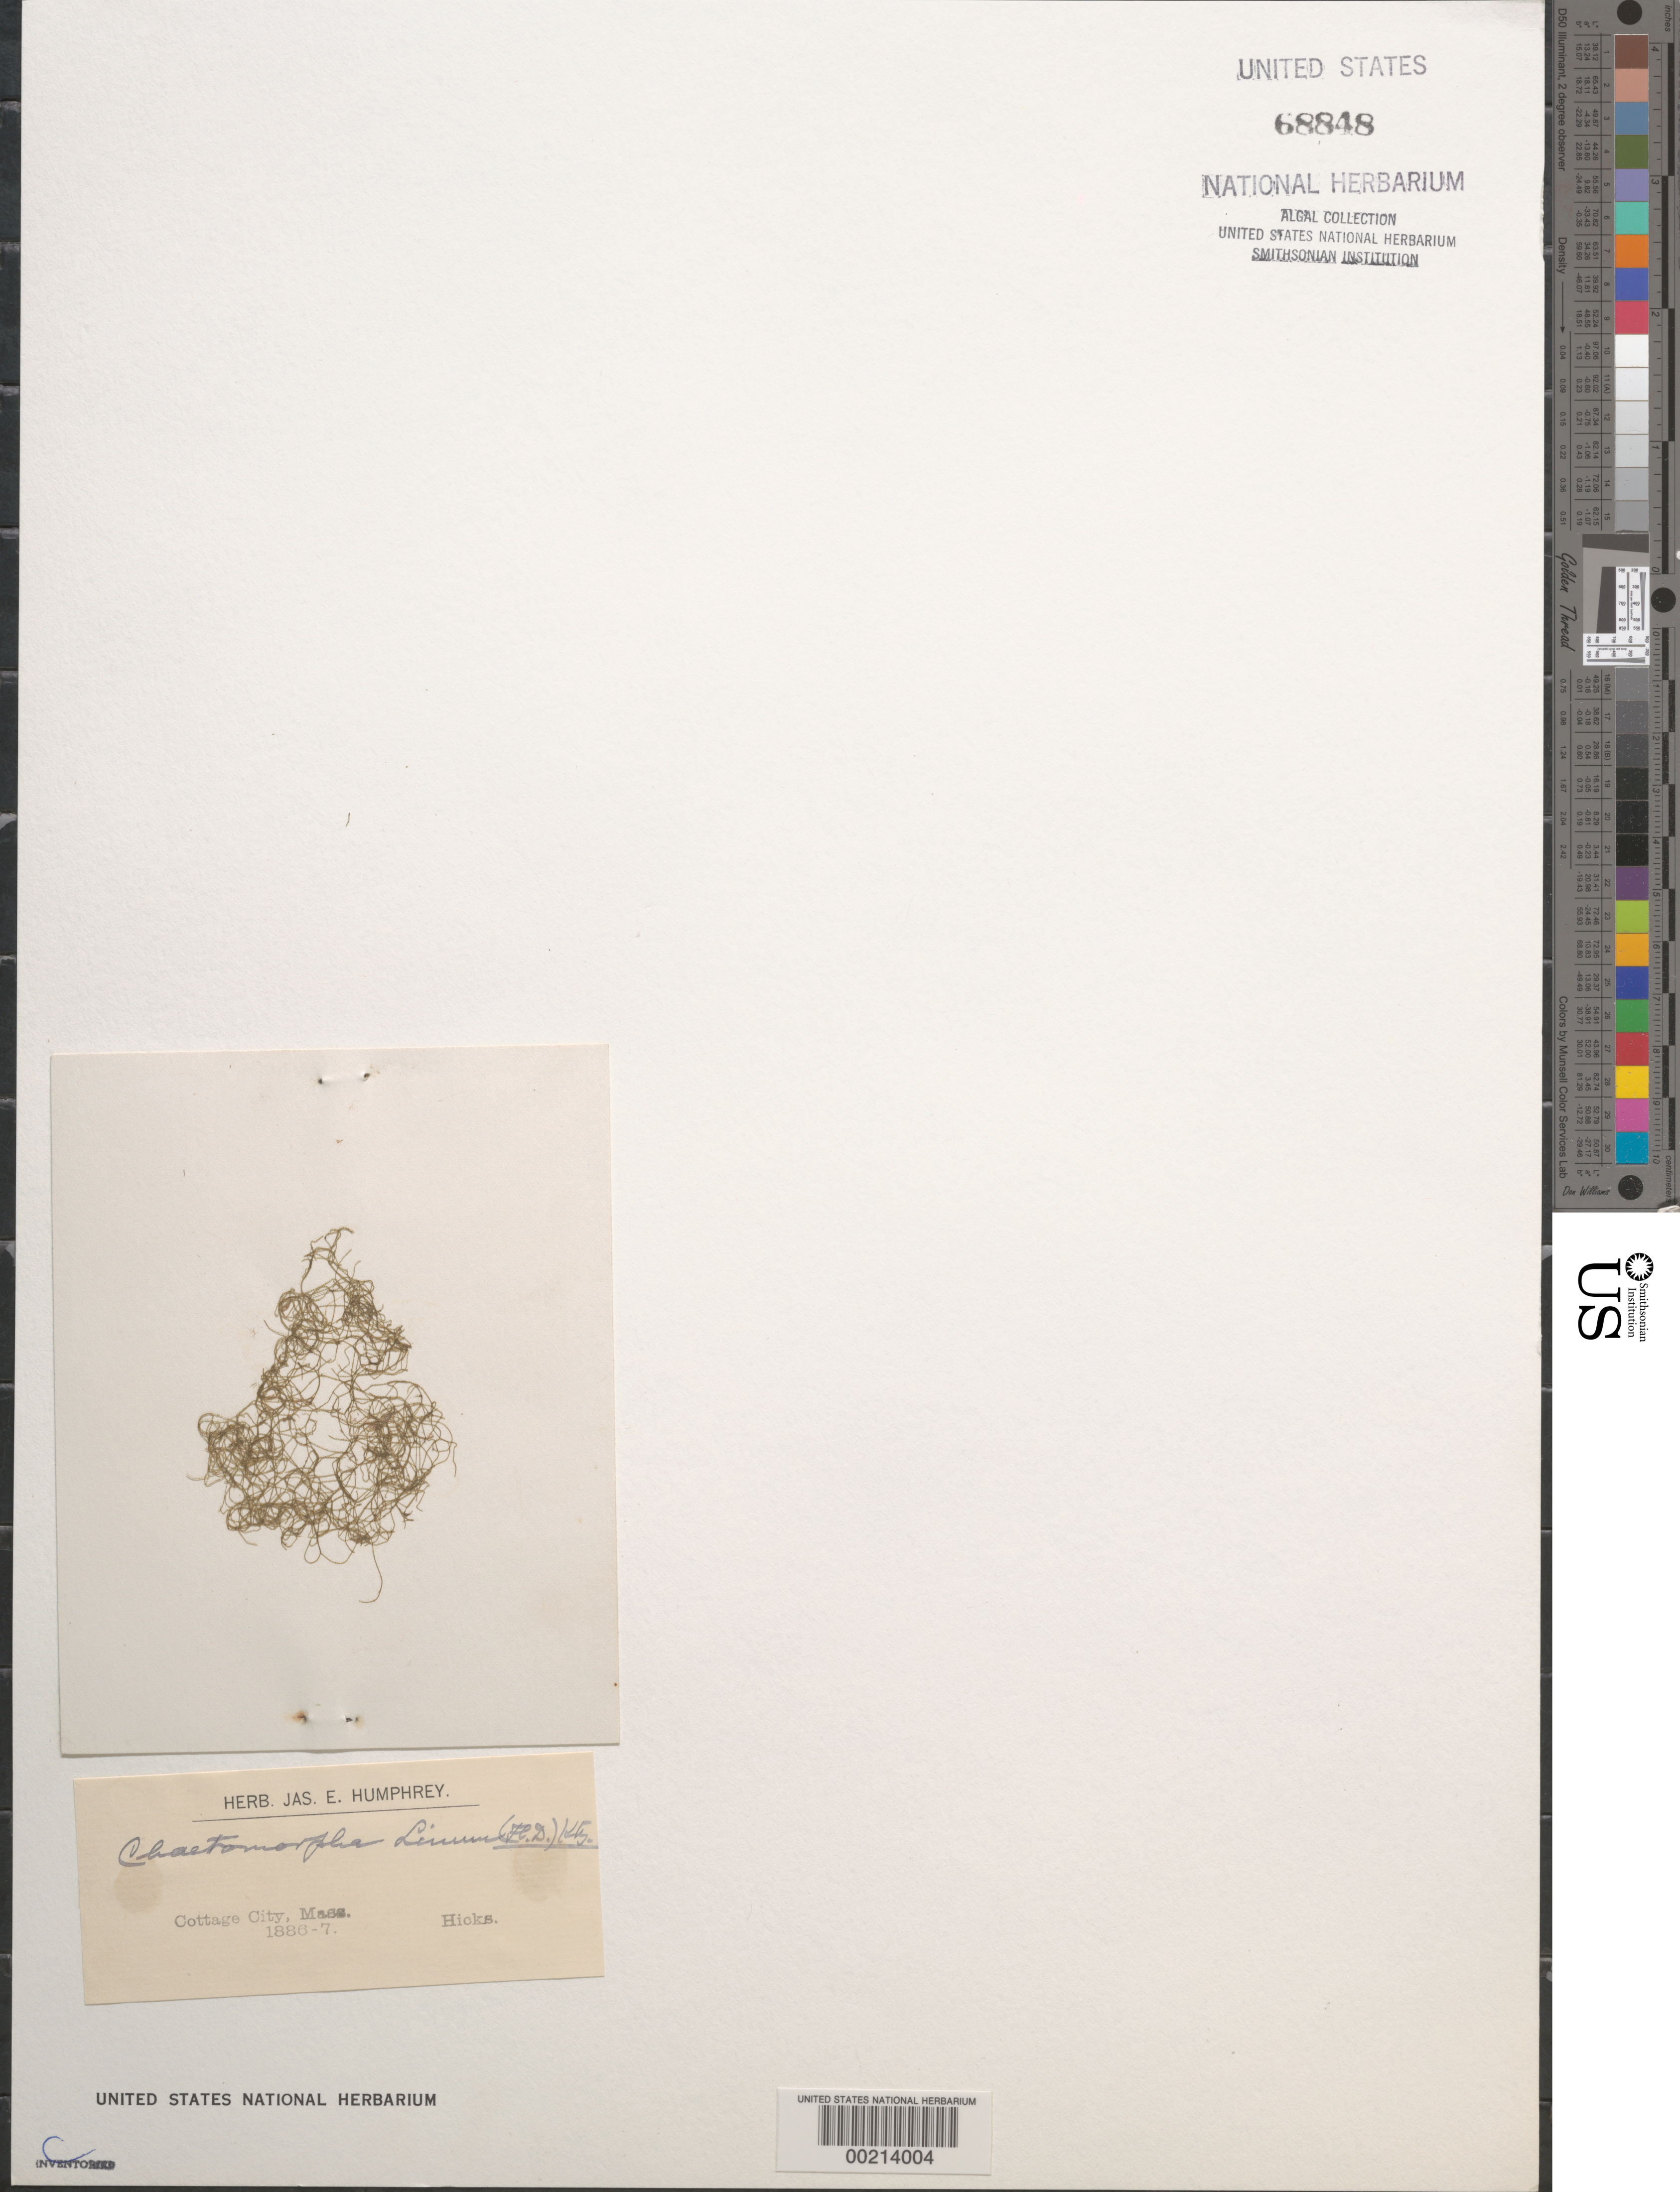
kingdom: Plantae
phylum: Chlorophyta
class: Ulvophyceae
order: Cladophorales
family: Cladophoraceae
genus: Chaetomorpha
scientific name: Chaetomorpha linum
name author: (O.F. Muell.) Kütz.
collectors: -. Hicks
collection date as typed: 1886 to -- --- 1887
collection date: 1886/1887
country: United States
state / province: Massachusetts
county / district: Dukes County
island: Martha's Vineyard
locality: Cottage City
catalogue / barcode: US 68848